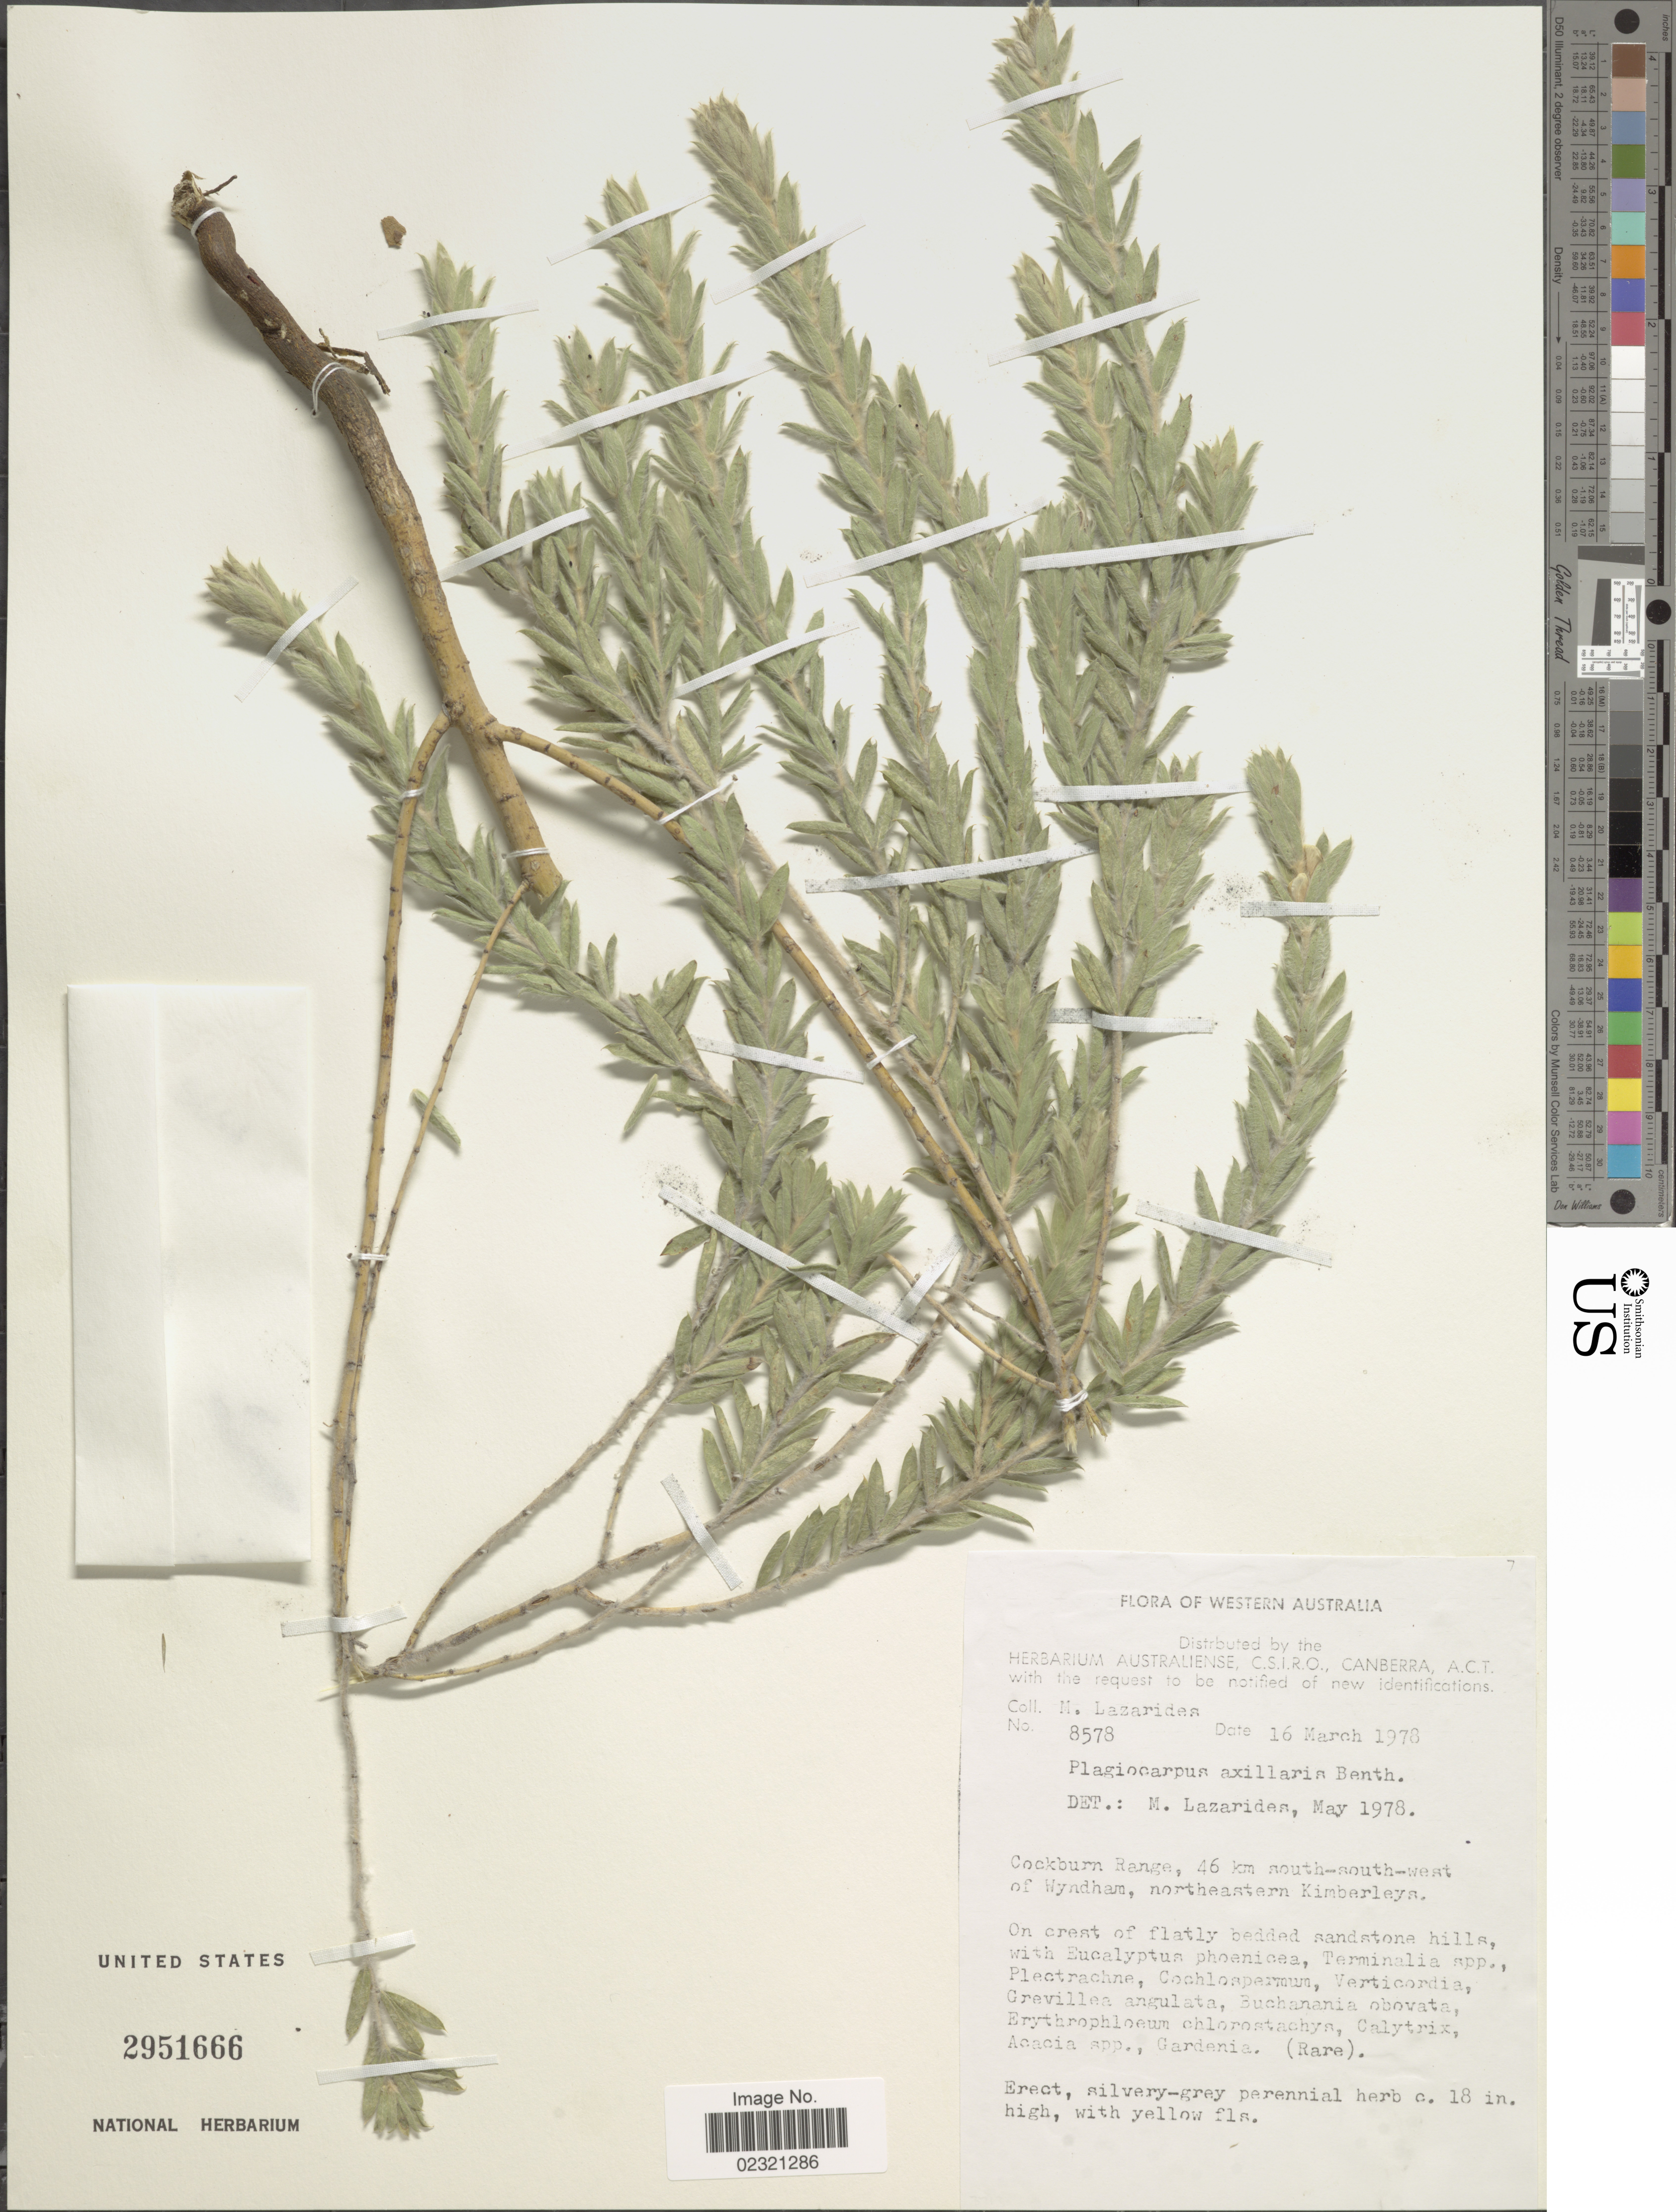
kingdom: Plantae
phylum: Tracheophyta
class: Magnoliopsida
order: Fabales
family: Fabaceae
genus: Plagiocarpus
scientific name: Plagiocarpus axillaris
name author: Benth.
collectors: M. Lazarides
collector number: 8578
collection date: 1978-03-16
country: Australia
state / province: Western Australia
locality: Cockburn Range, 46 km south-south-west of Wyndham, northeastern Kimerbleys, on crest of flaty bedded sandstone hills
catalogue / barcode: US 2951666